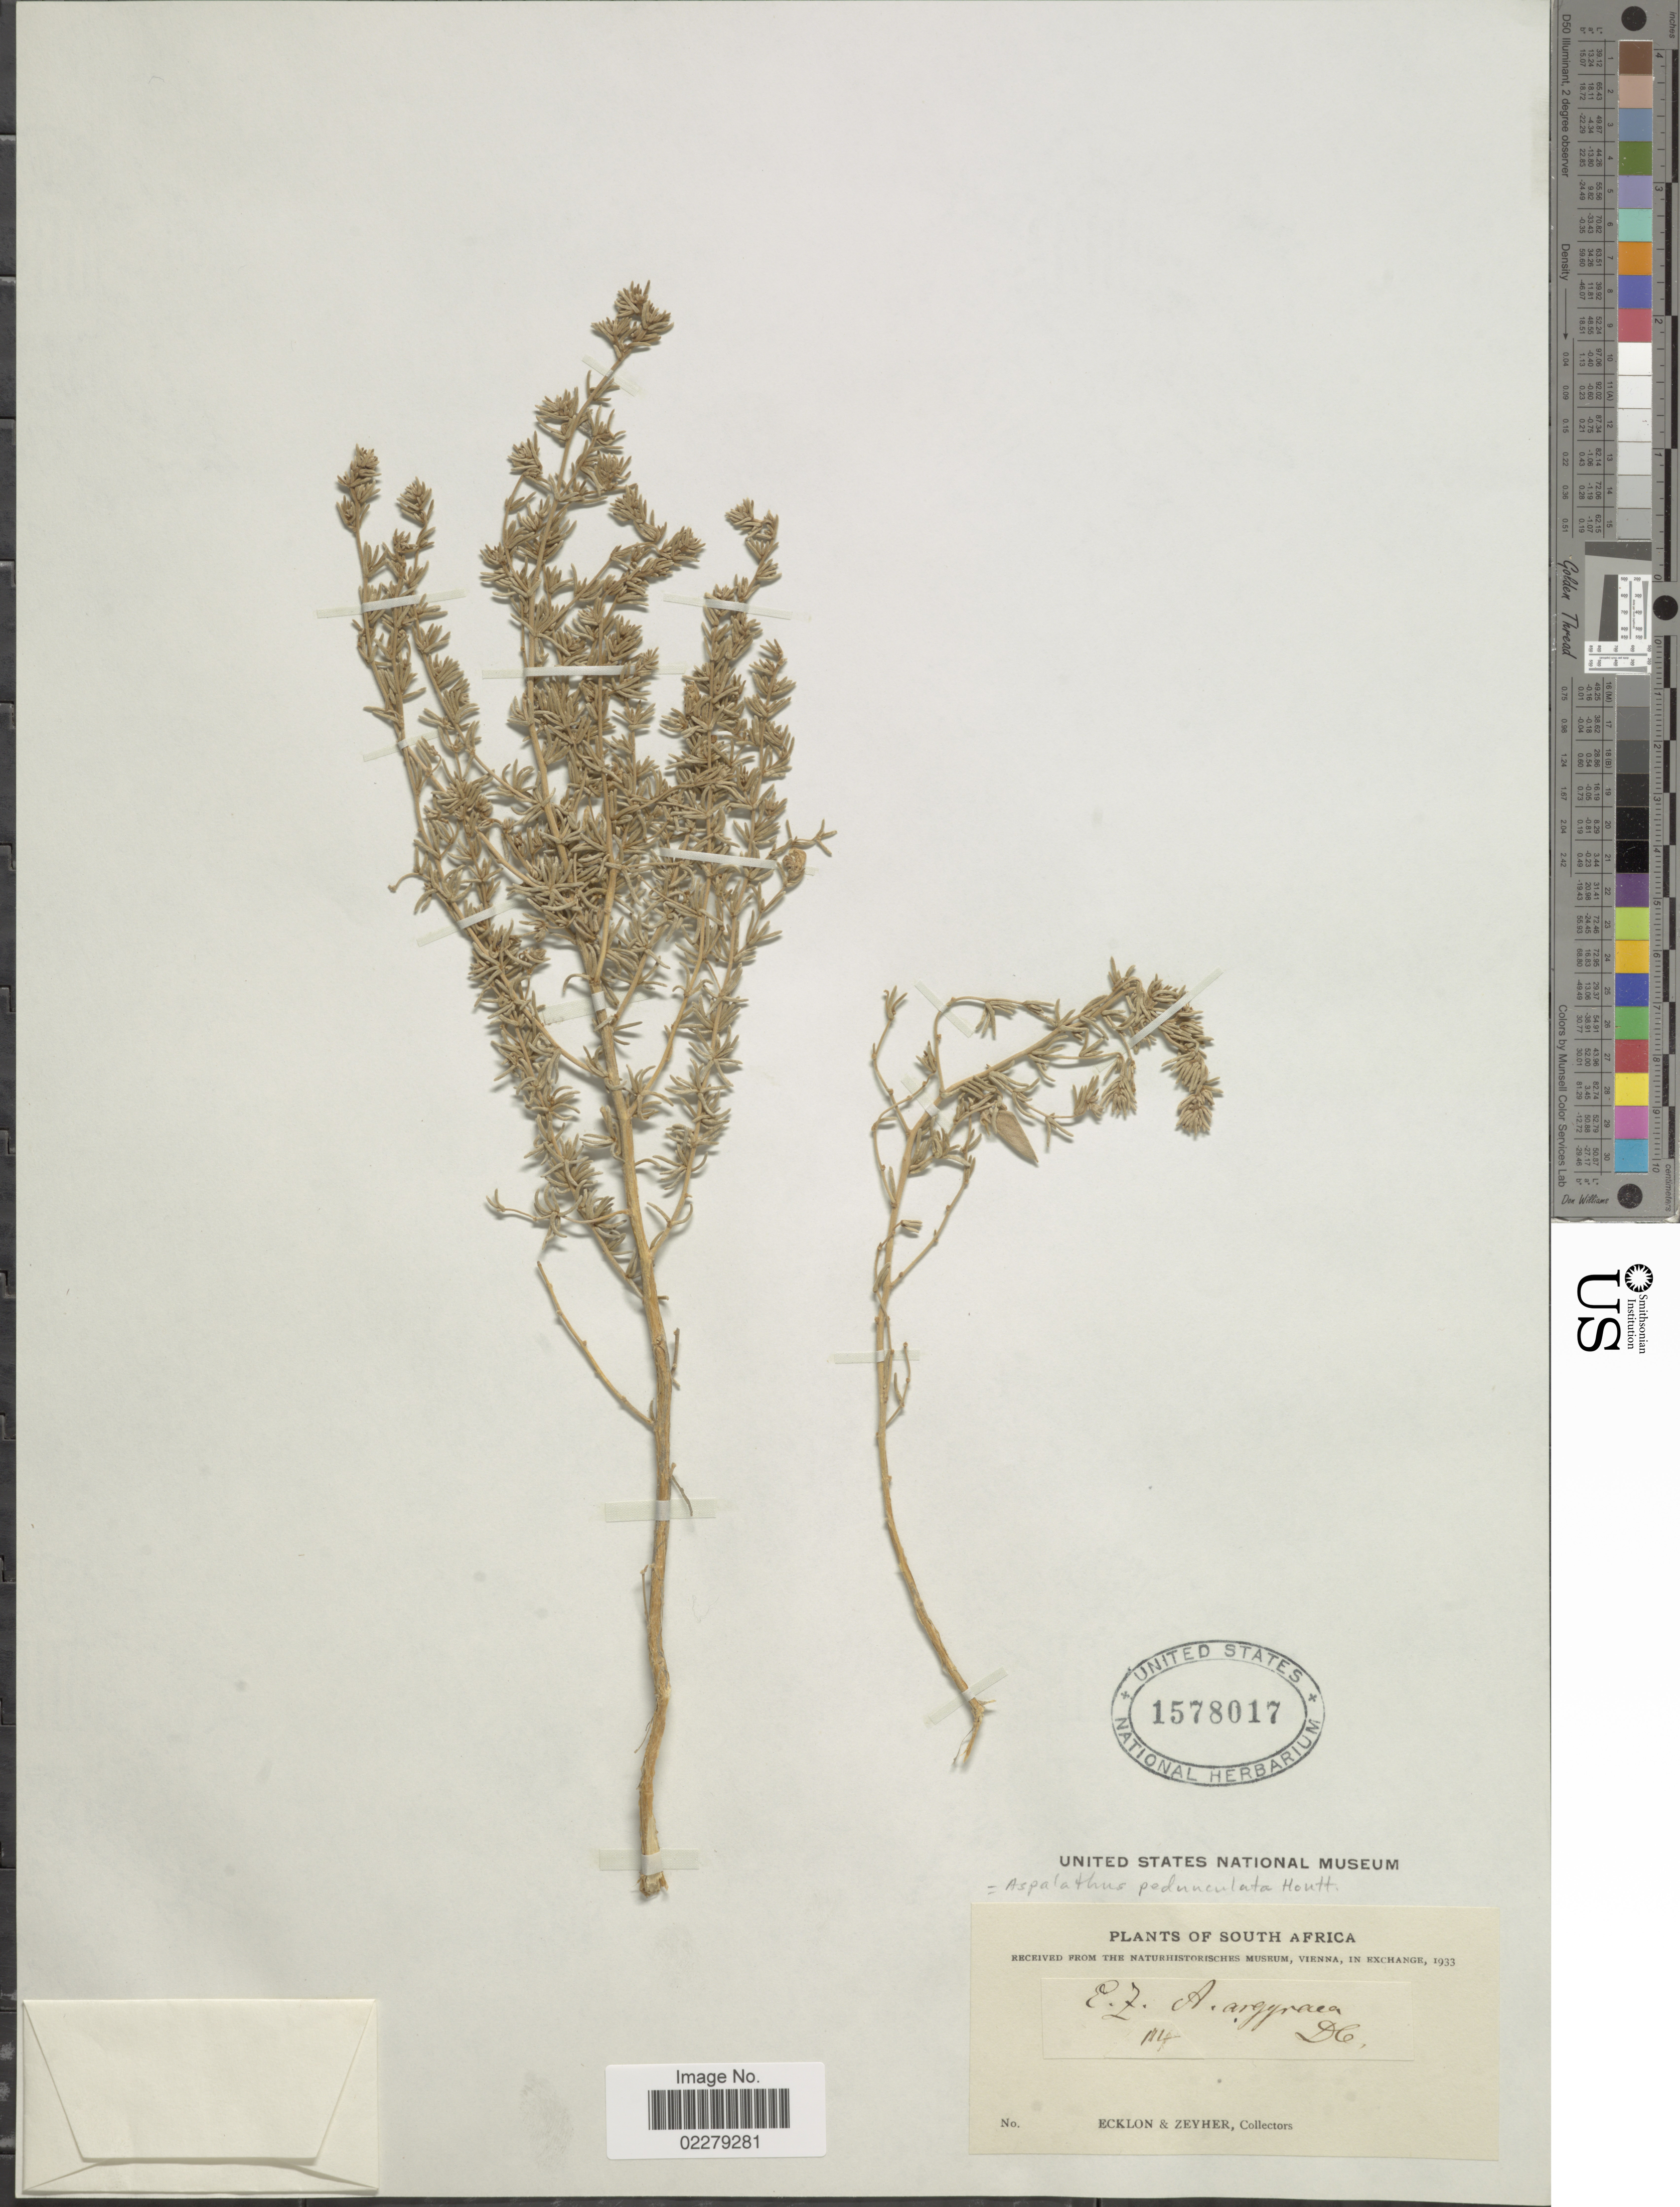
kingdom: Plantae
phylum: Tracheophyta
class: Magnoliopsida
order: Fabales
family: Fabaceae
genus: Aspalathus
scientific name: Aspalathus pedunculata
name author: Houtt.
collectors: -. Ecklon & -. Zeyher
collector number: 114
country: South Africa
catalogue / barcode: US 1578017